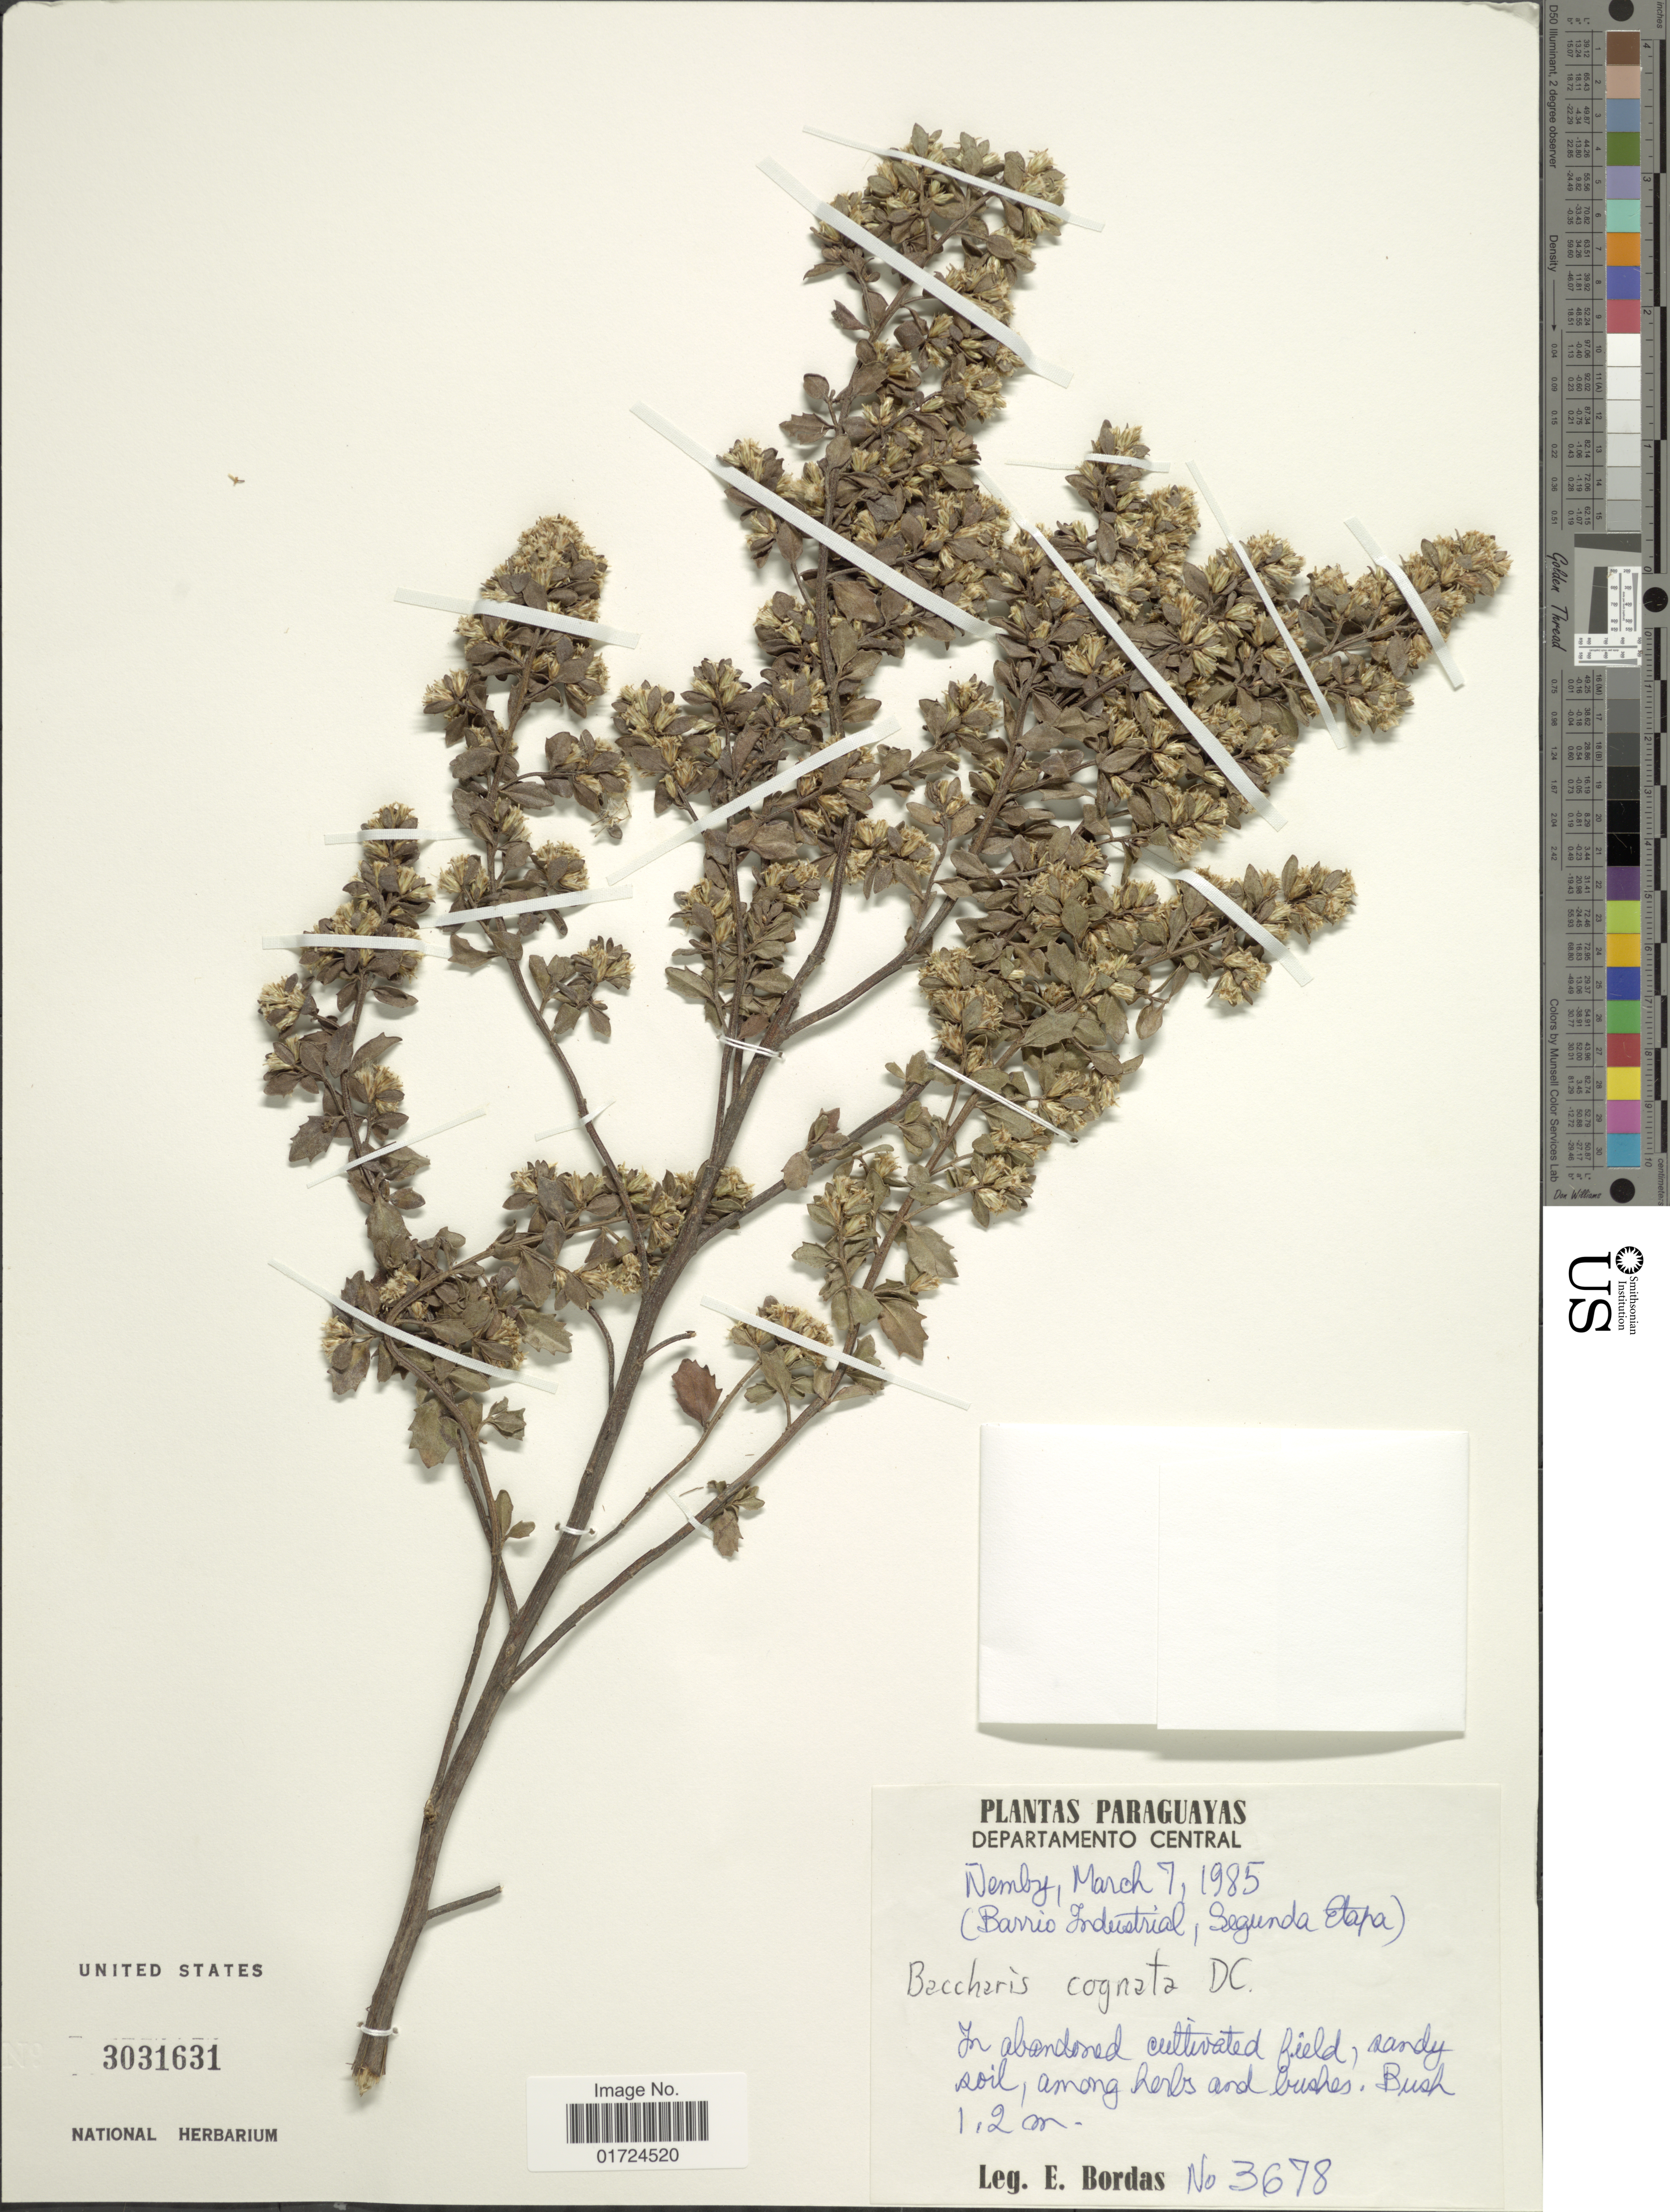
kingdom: Plantae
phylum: Tracheophyta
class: Magnoliopsida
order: Asterales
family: Asteraceae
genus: Baccharis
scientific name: Baccharis cognata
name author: DC.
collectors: E. Bordas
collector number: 3678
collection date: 1985-03-07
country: Paraguay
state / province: Central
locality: Departamento Central. Nemby. (Barrio Industrial, Segunda Etapa).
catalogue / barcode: US 3031631